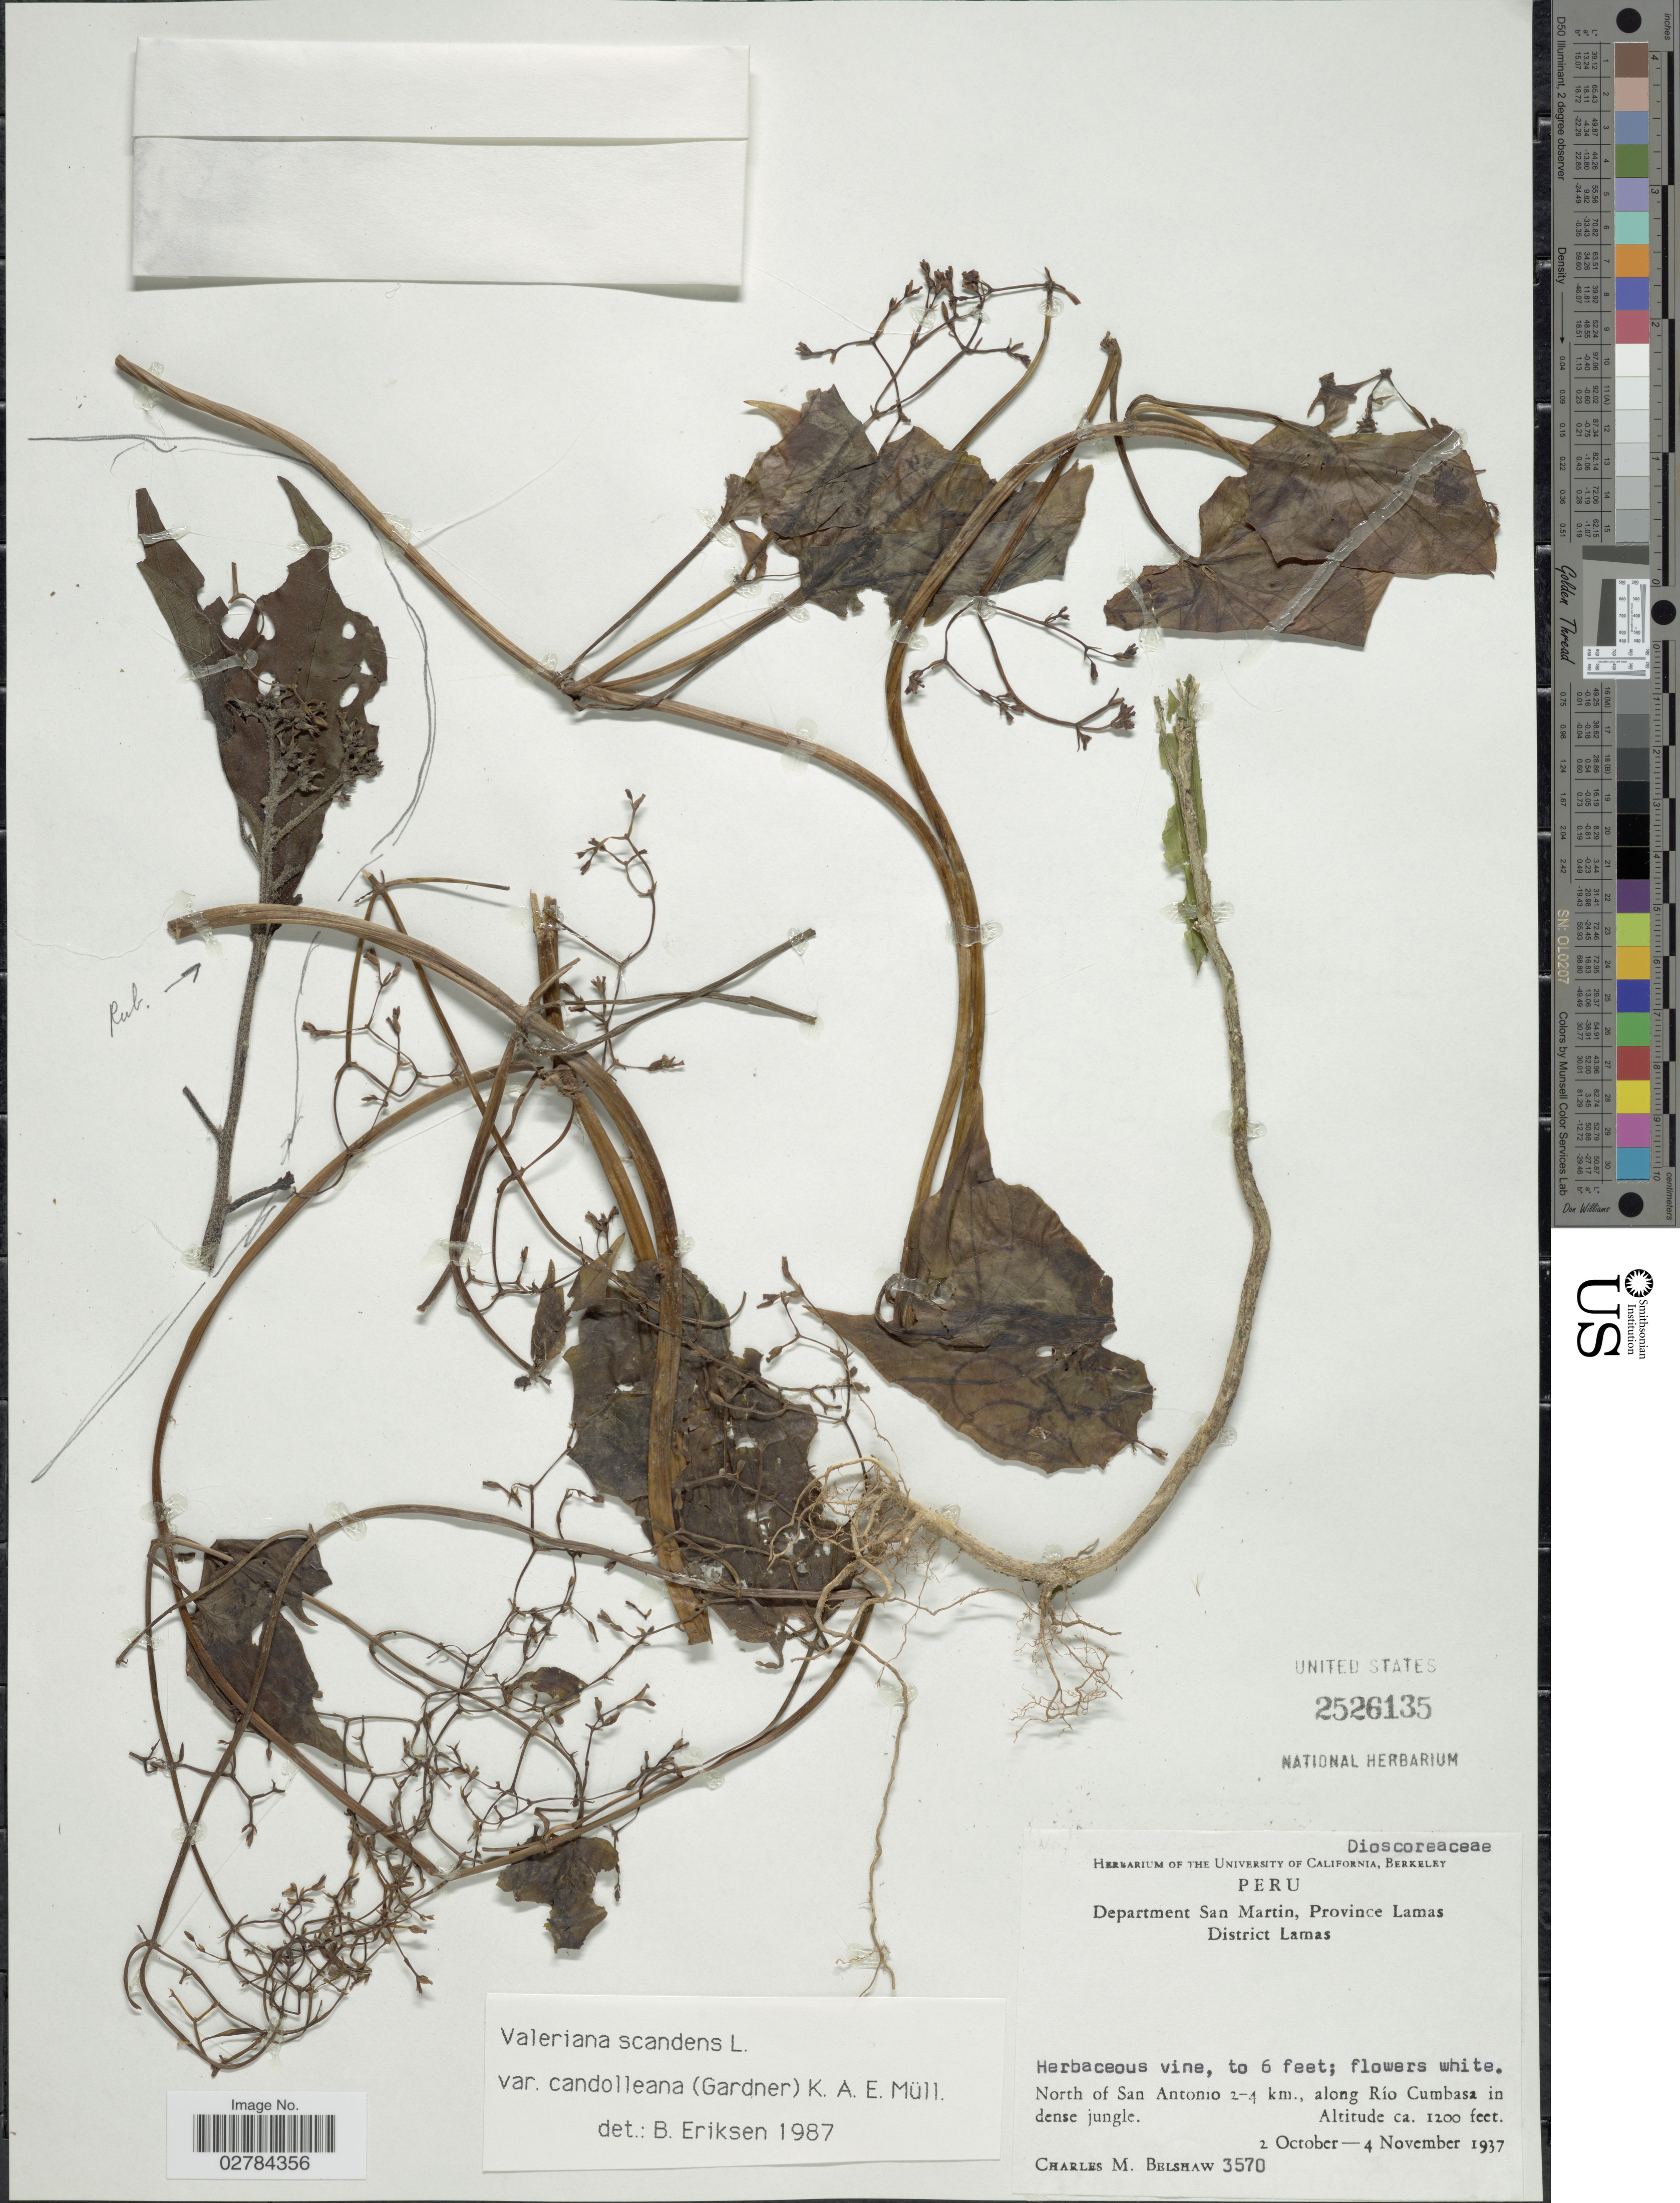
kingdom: Plantae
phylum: Tracheophyta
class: Magnoliopsida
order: Dipsacales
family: Caprifoliaceae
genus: Valeriana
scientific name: Valeriana candolleana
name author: Gardner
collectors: C. Shaw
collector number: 3570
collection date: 1937-10-02/1937-11-04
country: Peru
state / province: San Martín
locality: Department San Martin, Province Lamas. District Lamas. North of San Antonio 2-4 km., along Río Cumbasa in dense jungle.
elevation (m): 366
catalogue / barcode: US 2526135